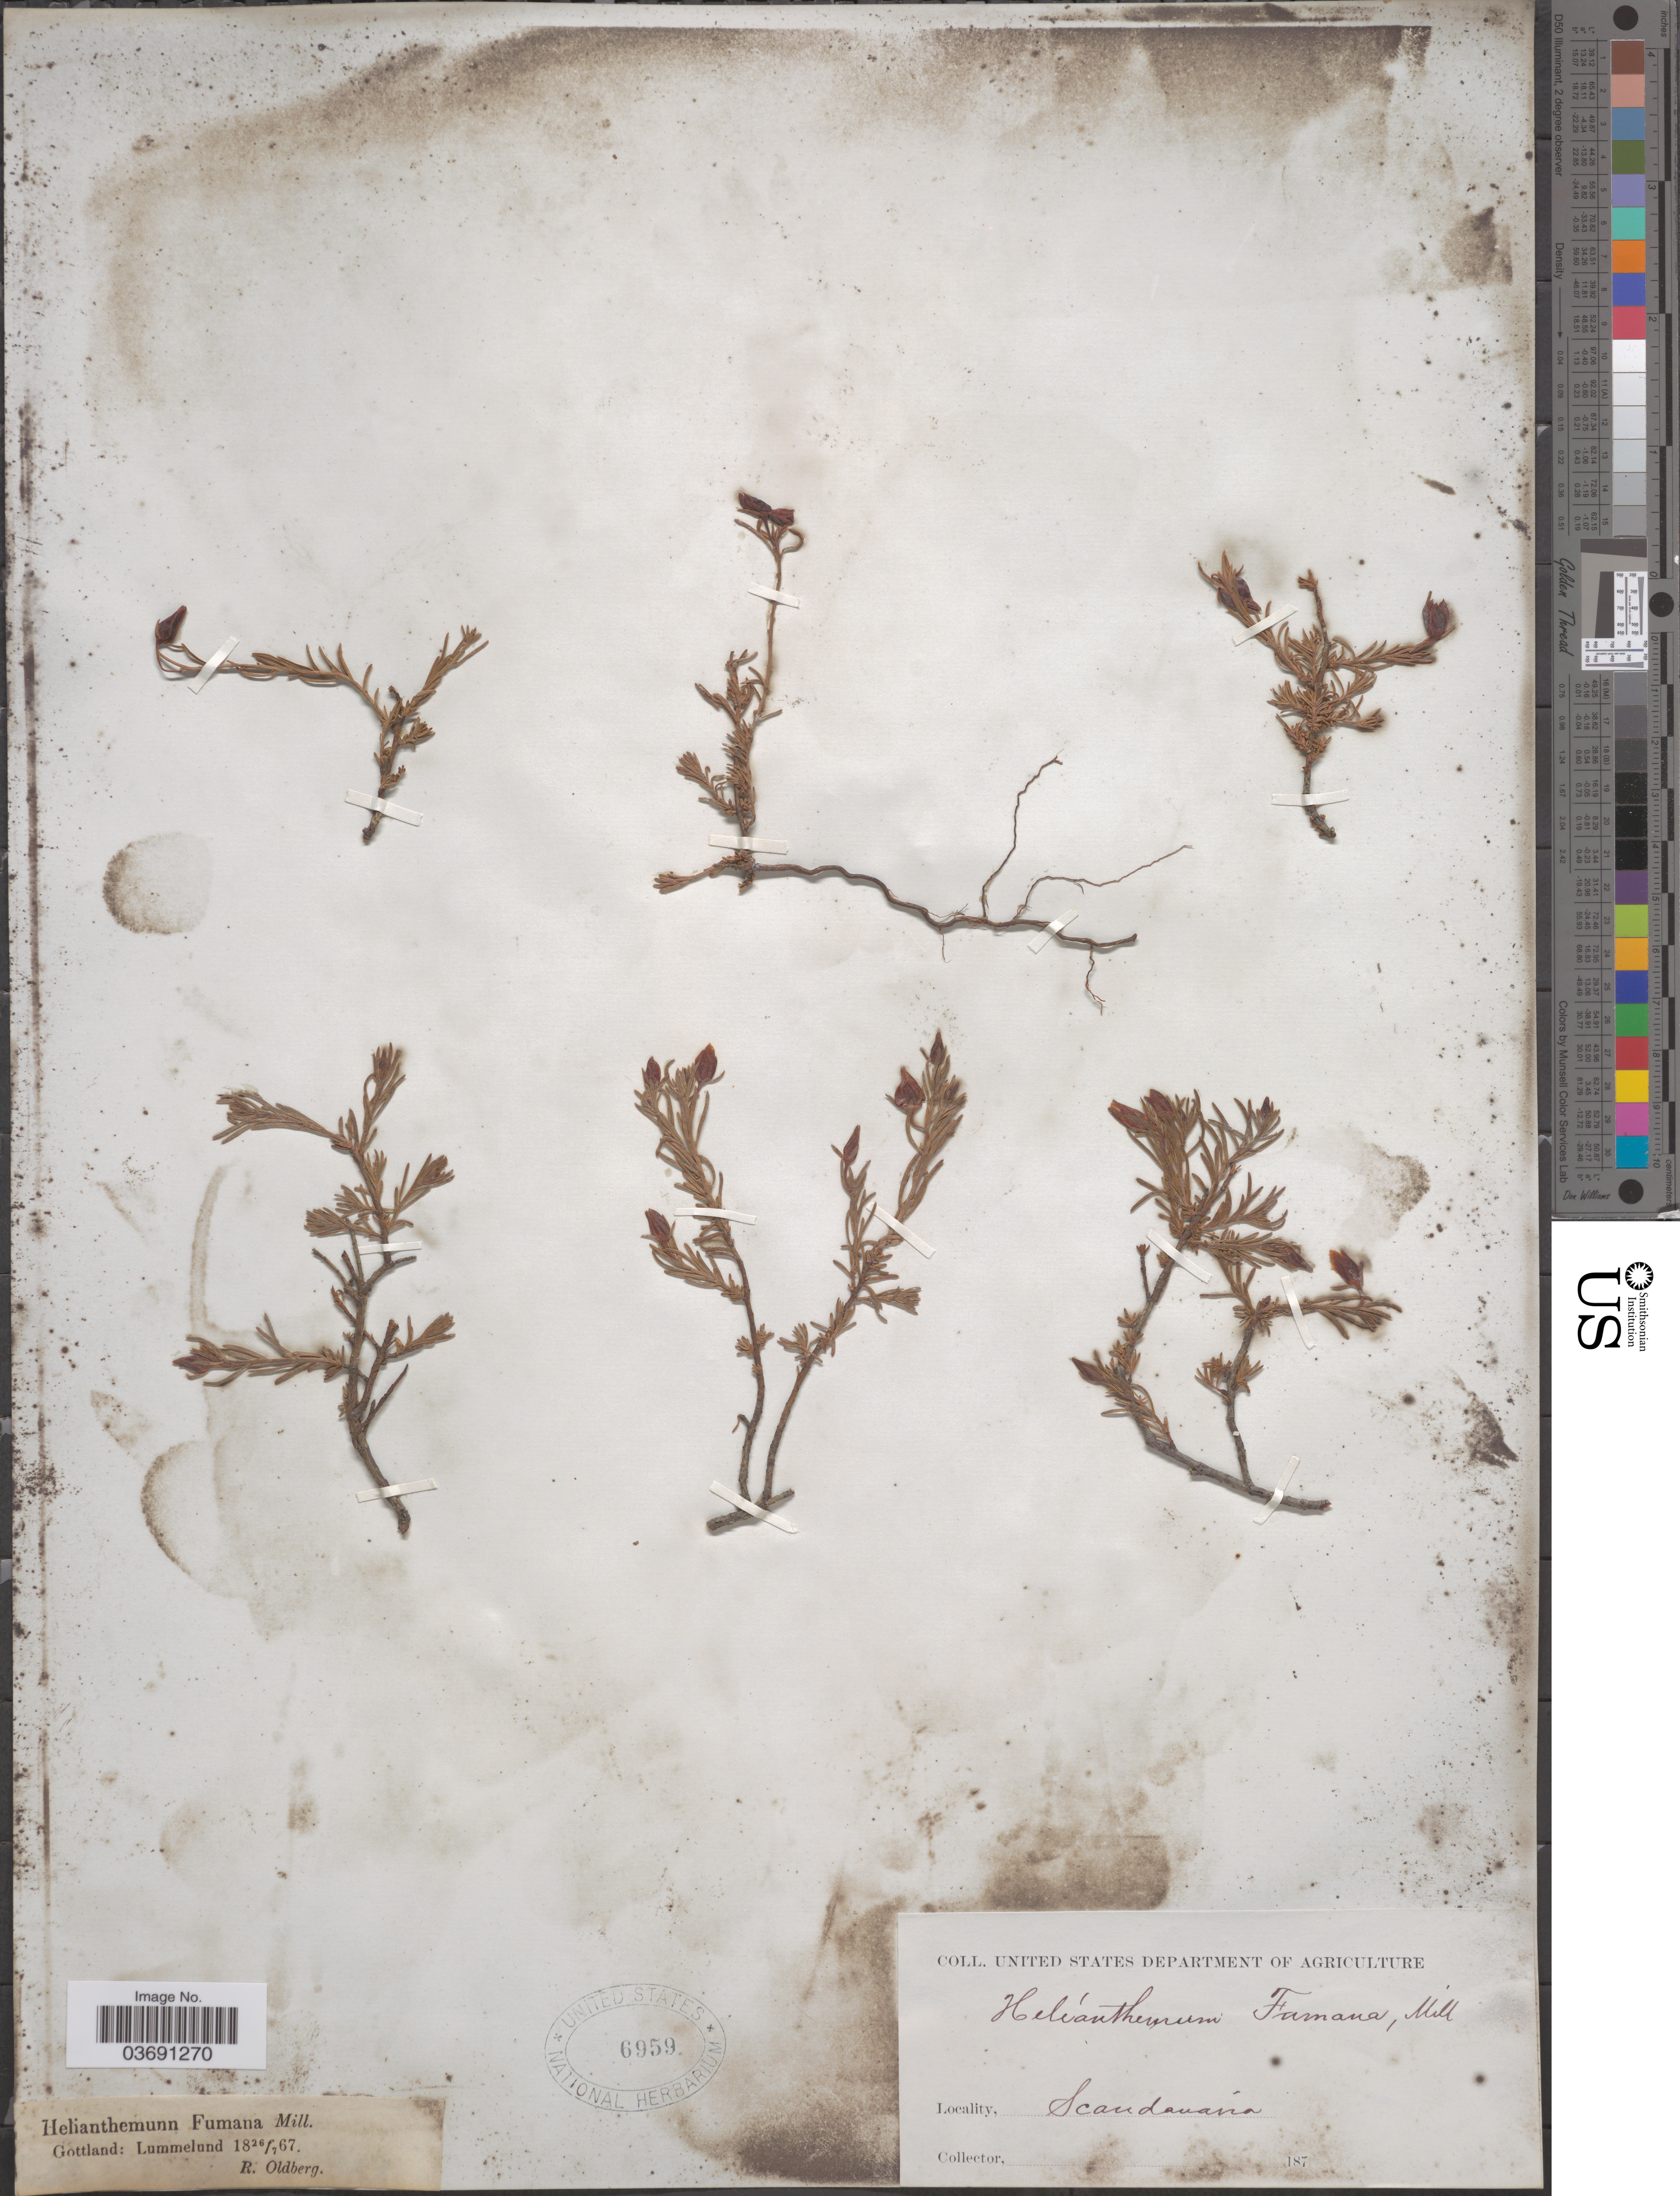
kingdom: Plantae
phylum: Tracheophyta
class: Magnoliopsida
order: Malvales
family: Cistaceae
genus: Fumana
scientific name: Fumana fumana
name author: H. Karst.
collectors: R. Oldberg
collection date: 1867-07-26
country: Sweden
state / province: Gotland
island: Gotland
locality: Gottland: Lummelund. Scandanavia.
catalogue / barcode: US 6959